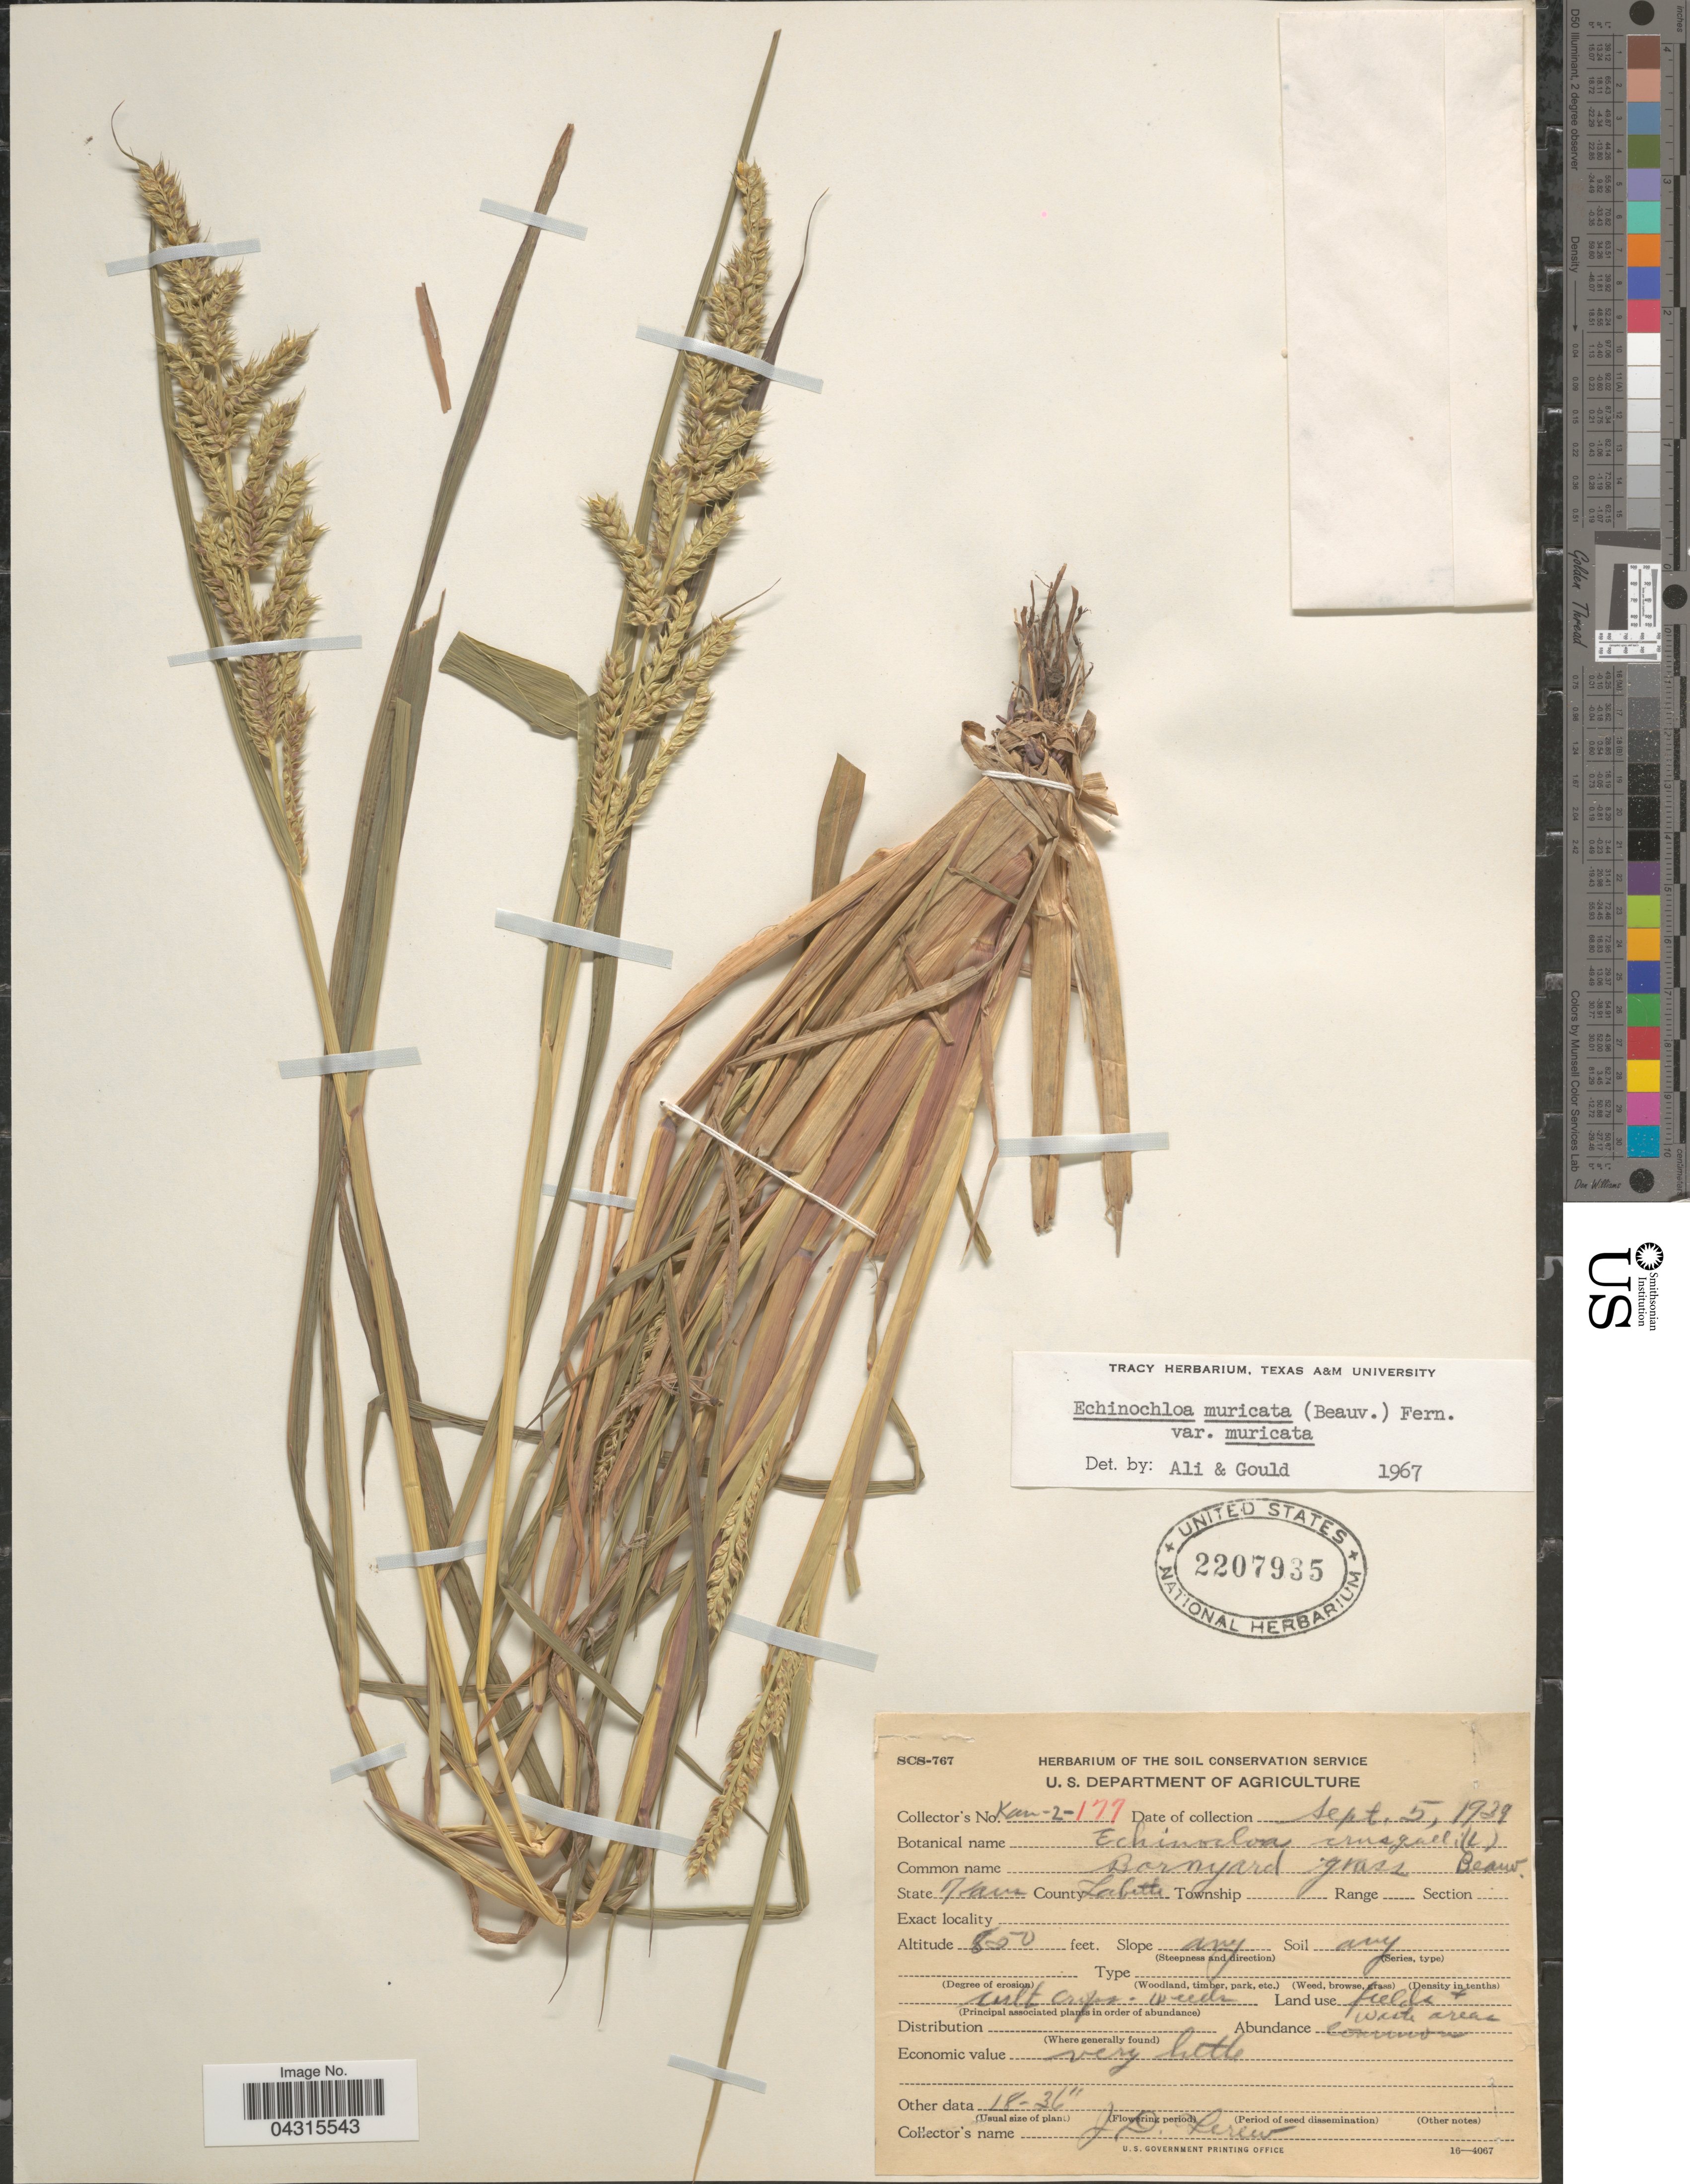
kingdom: Plantae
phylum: Tracheophyta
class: Liliopsida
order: Poales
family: Poaceae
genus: Echinochloa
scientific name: Echinochloa muricata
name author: (P. Beauv.) Fernald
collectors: J. Lerew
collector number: Kan-2-177*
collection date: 1939-09-05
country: United States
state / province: Kansas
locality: Barnyard grass Beaud. County Labette.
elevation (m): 259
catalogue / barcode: US 2207935